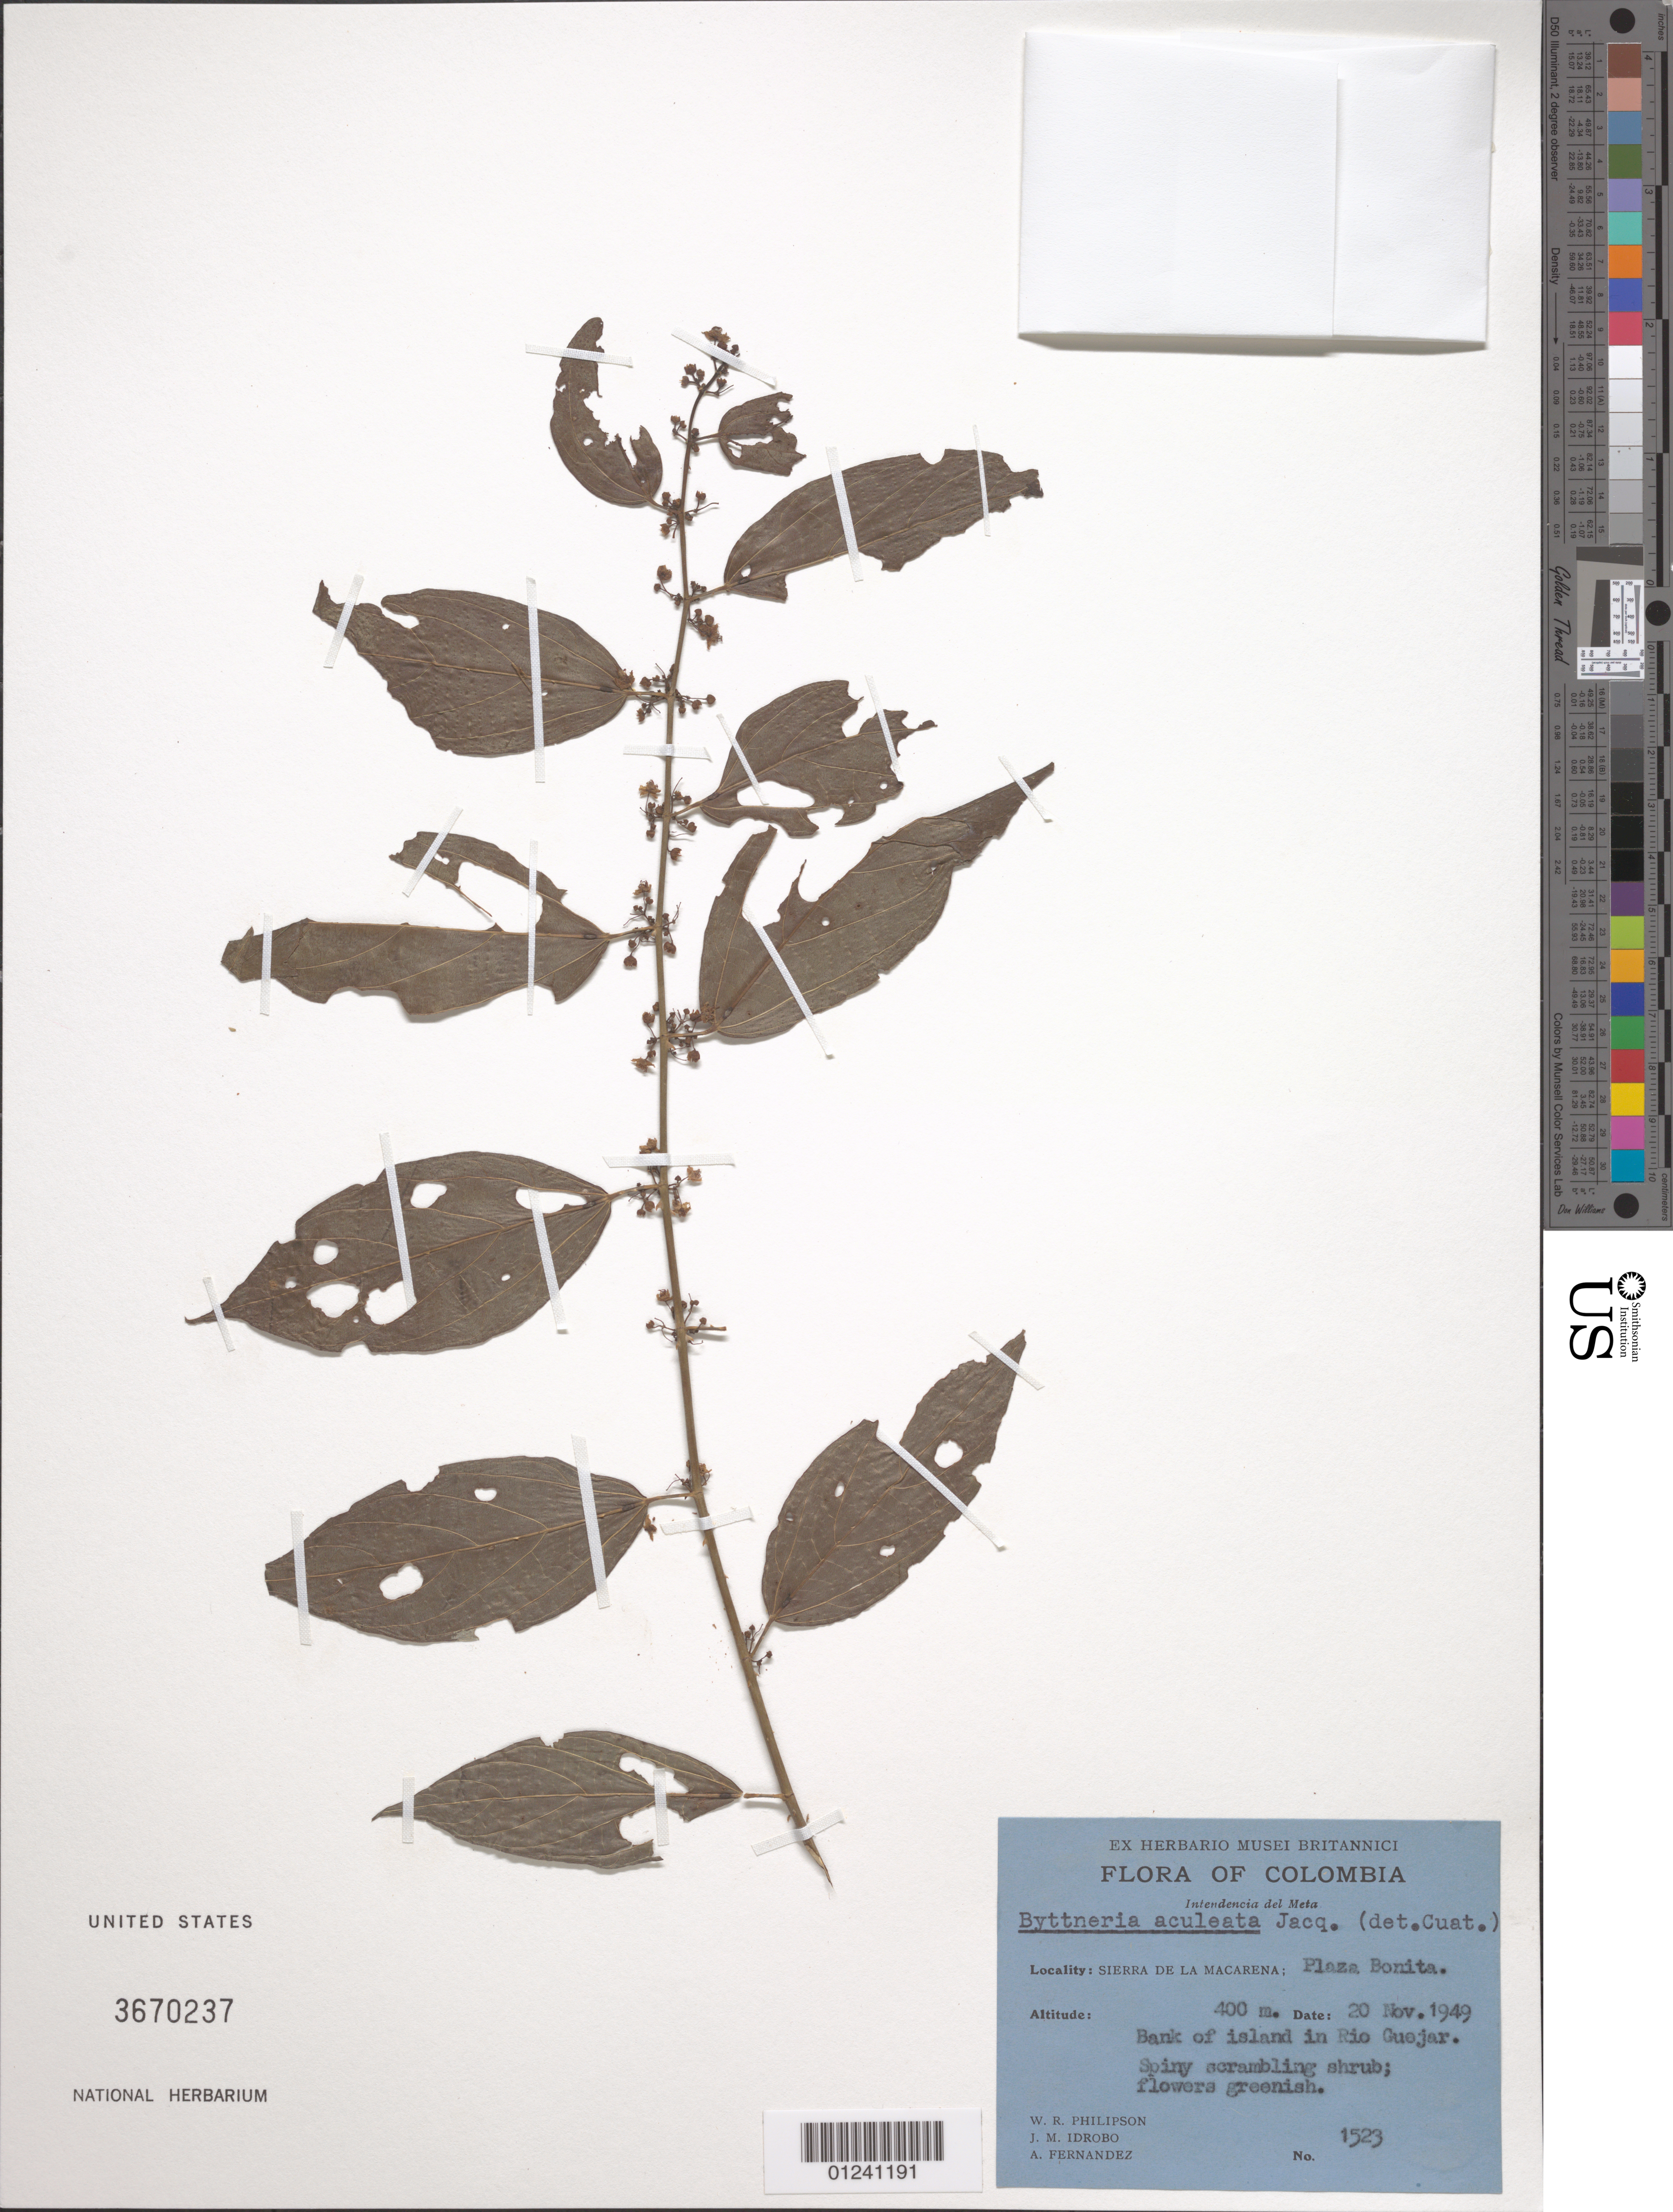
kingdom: Plantae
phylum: Tracheophyta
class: Magnoliopsida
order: Malvales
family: Malvaceae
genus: Byttneria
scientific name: Byttneria aculeata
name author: (Jacq.) Jacq.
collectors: W. R. Philipson, J. M. Idrobo & A. Fernández-Pérez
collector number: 1523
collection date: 1949-11-20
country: Colombia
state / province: Meta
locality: Sierra de la Macarena; Plaza Bonita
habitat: Bank of island in Rio Guejar.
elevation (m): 400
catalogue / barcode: US 3670237